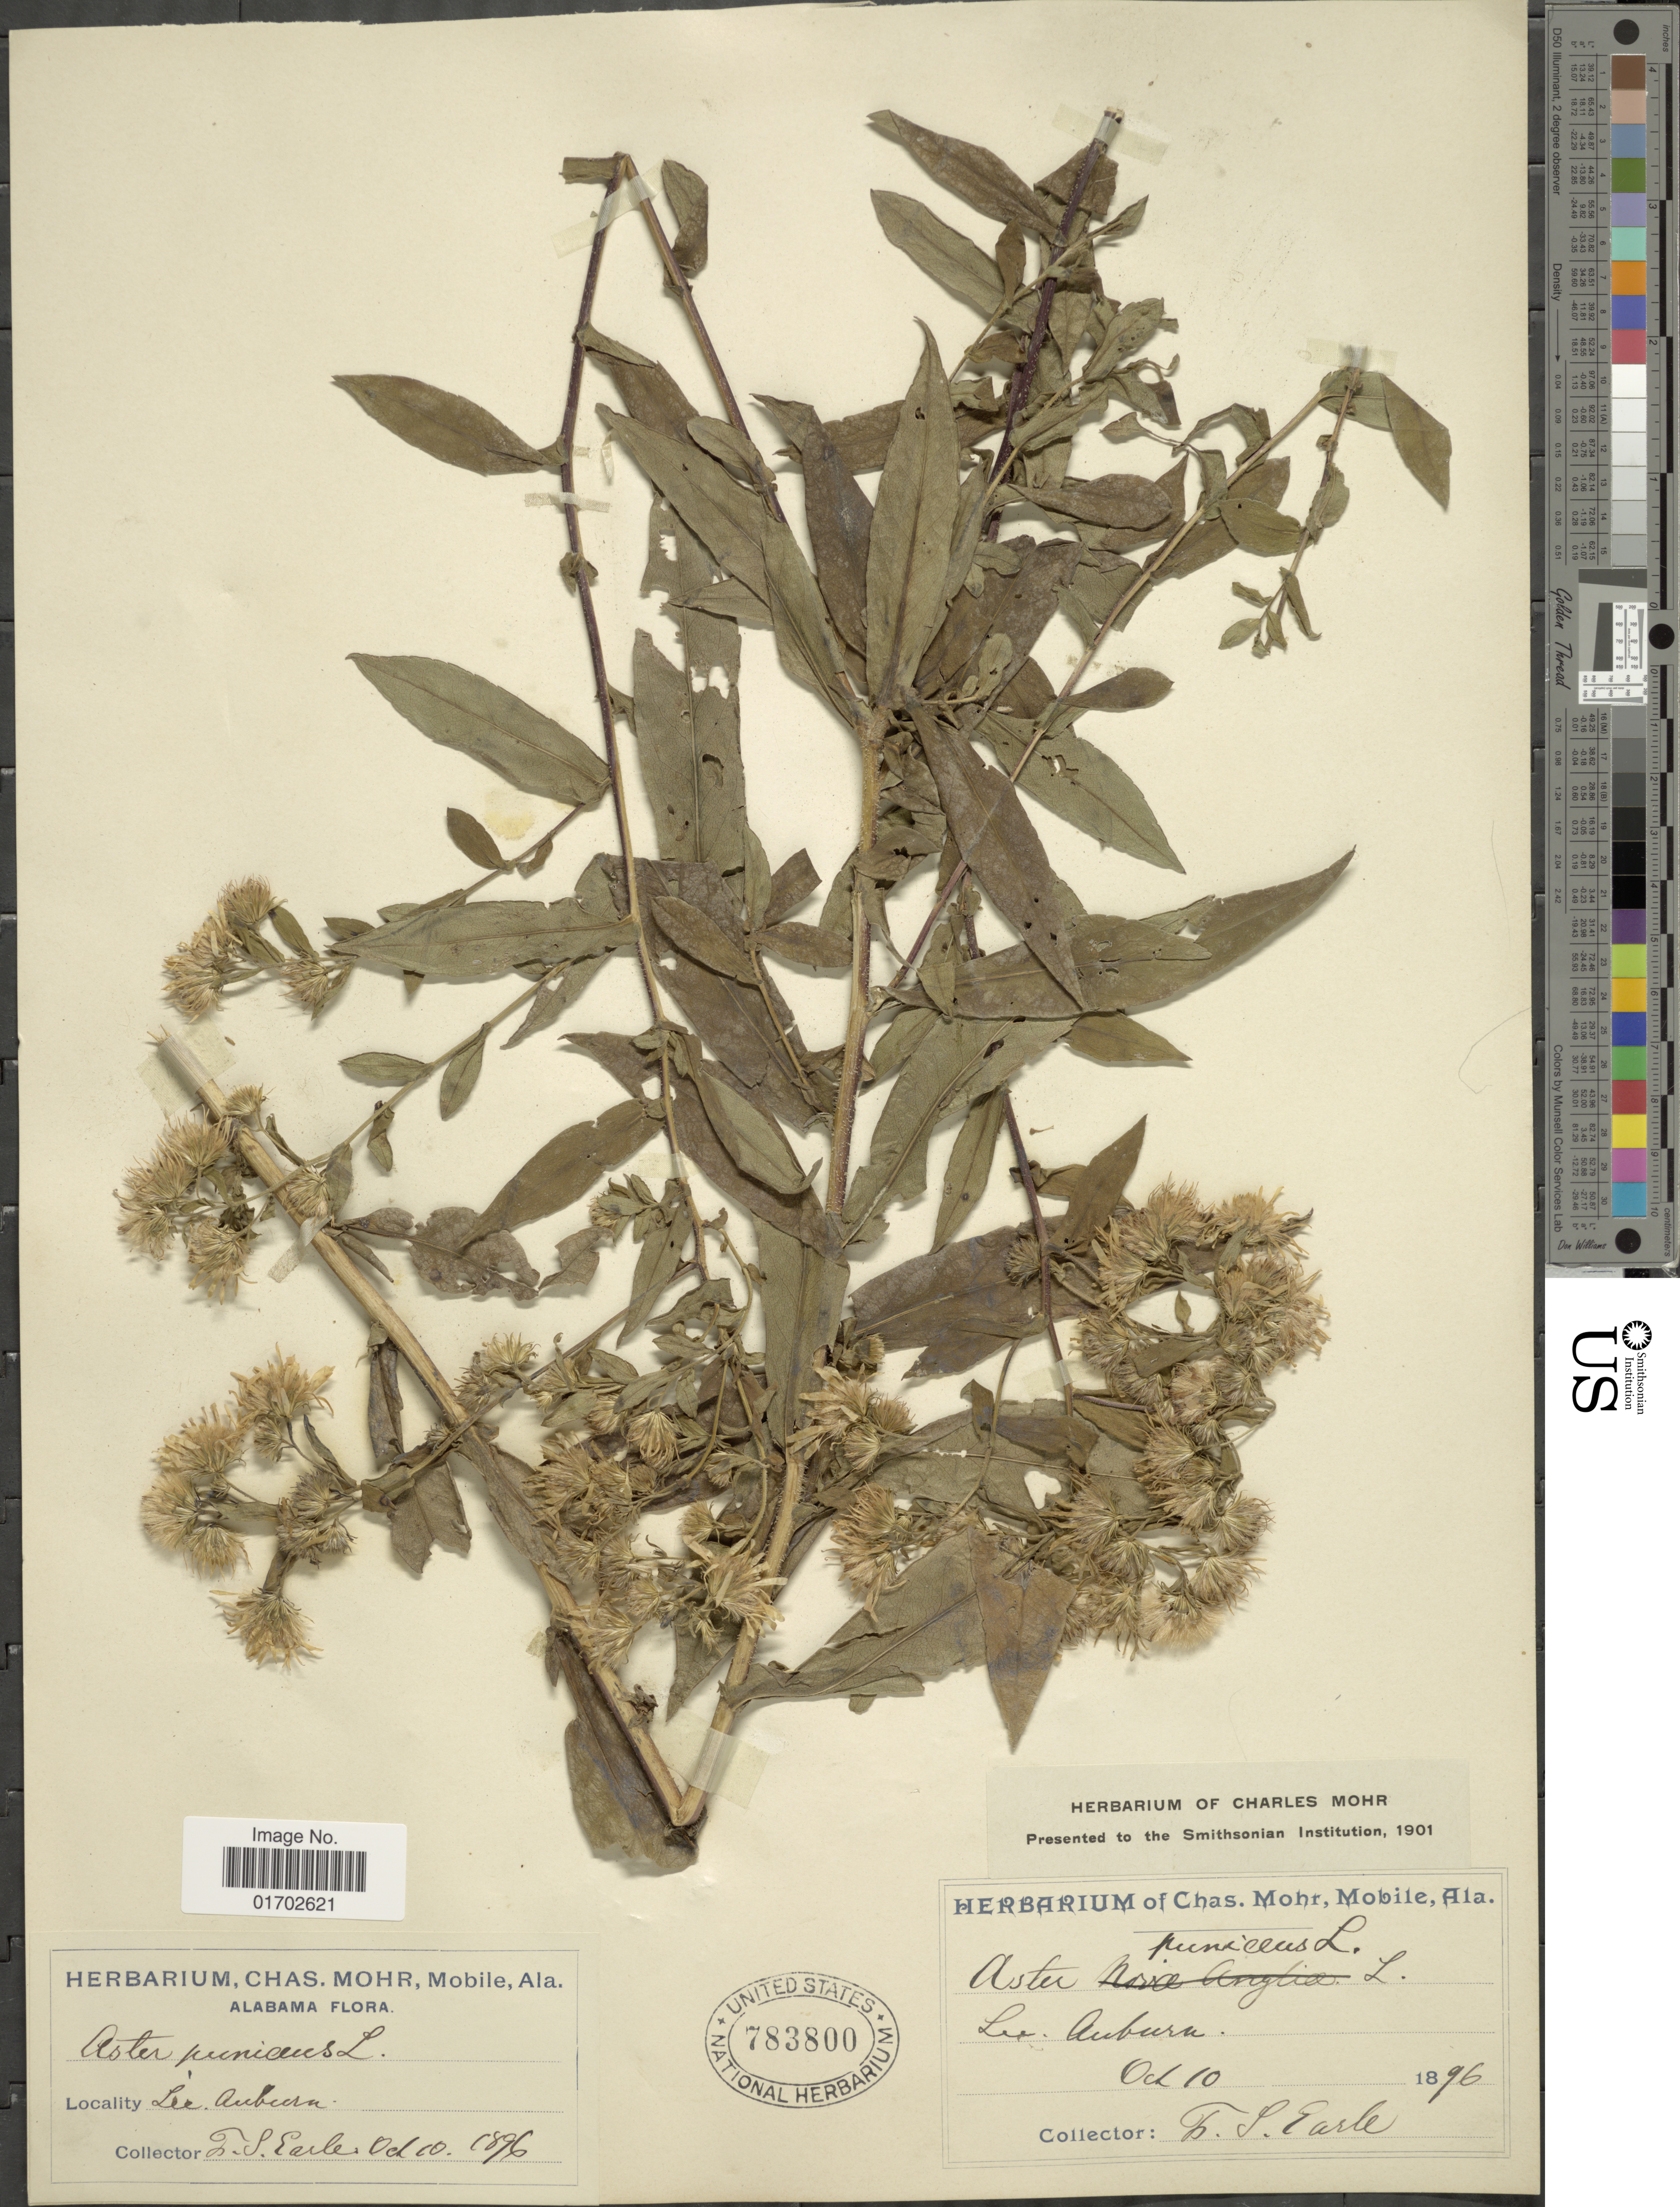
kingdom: Plantae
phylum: Tracheophyta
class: Magnoliopsida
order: Asterales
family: Asteraceae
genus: Symphyotrichum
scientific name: Symphyotrichum puniceum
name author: (L.) Á. Löve & D. Löve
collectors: E. S. Earle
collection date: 1896-10-10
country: United States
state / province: Alabama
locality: Lee, Auburn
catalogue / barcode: US 783800